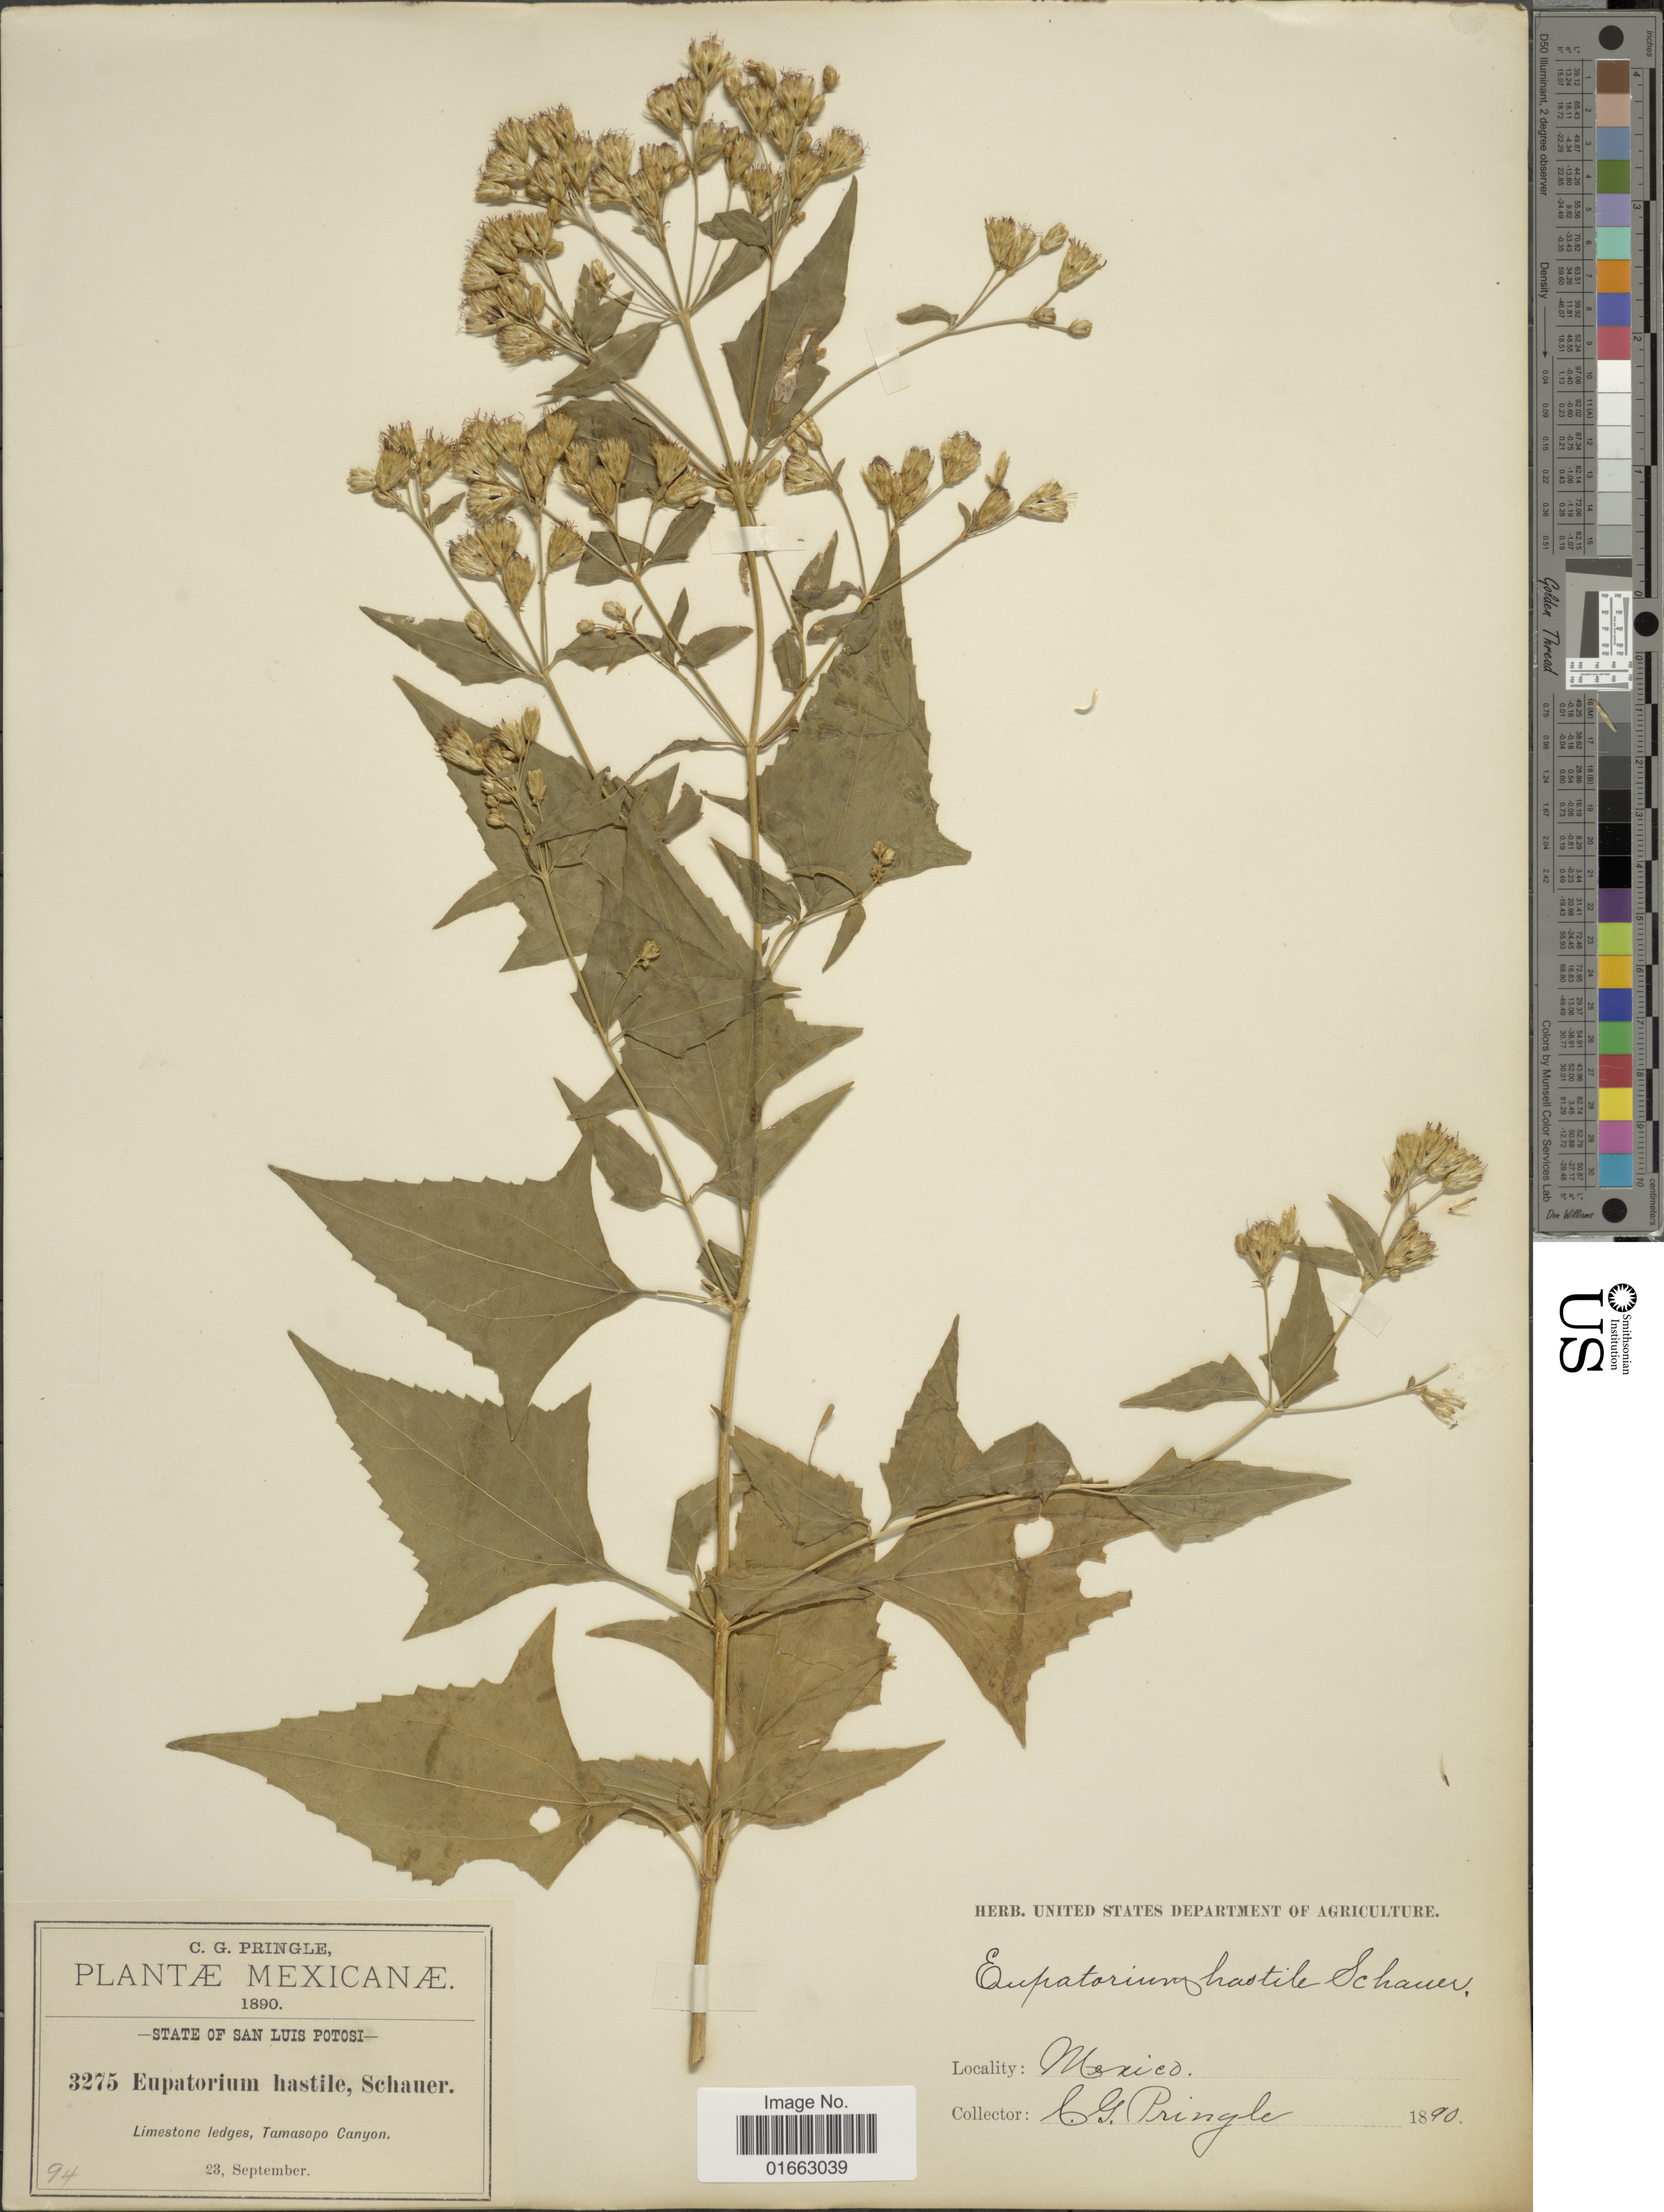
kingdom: Plantae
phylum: Tracheophyta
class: Magnoliopsida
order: Asterales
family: Asteraceae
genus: Critonia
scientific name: Critonia spinaciaefolia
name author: (DC.) R.M. King & H. Rob.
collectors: C. G. Pringle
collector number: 3275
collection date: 1890-09-23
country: Mexico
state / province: San Luis Potosí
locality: Limestone ledges, Tampasopo Canyon